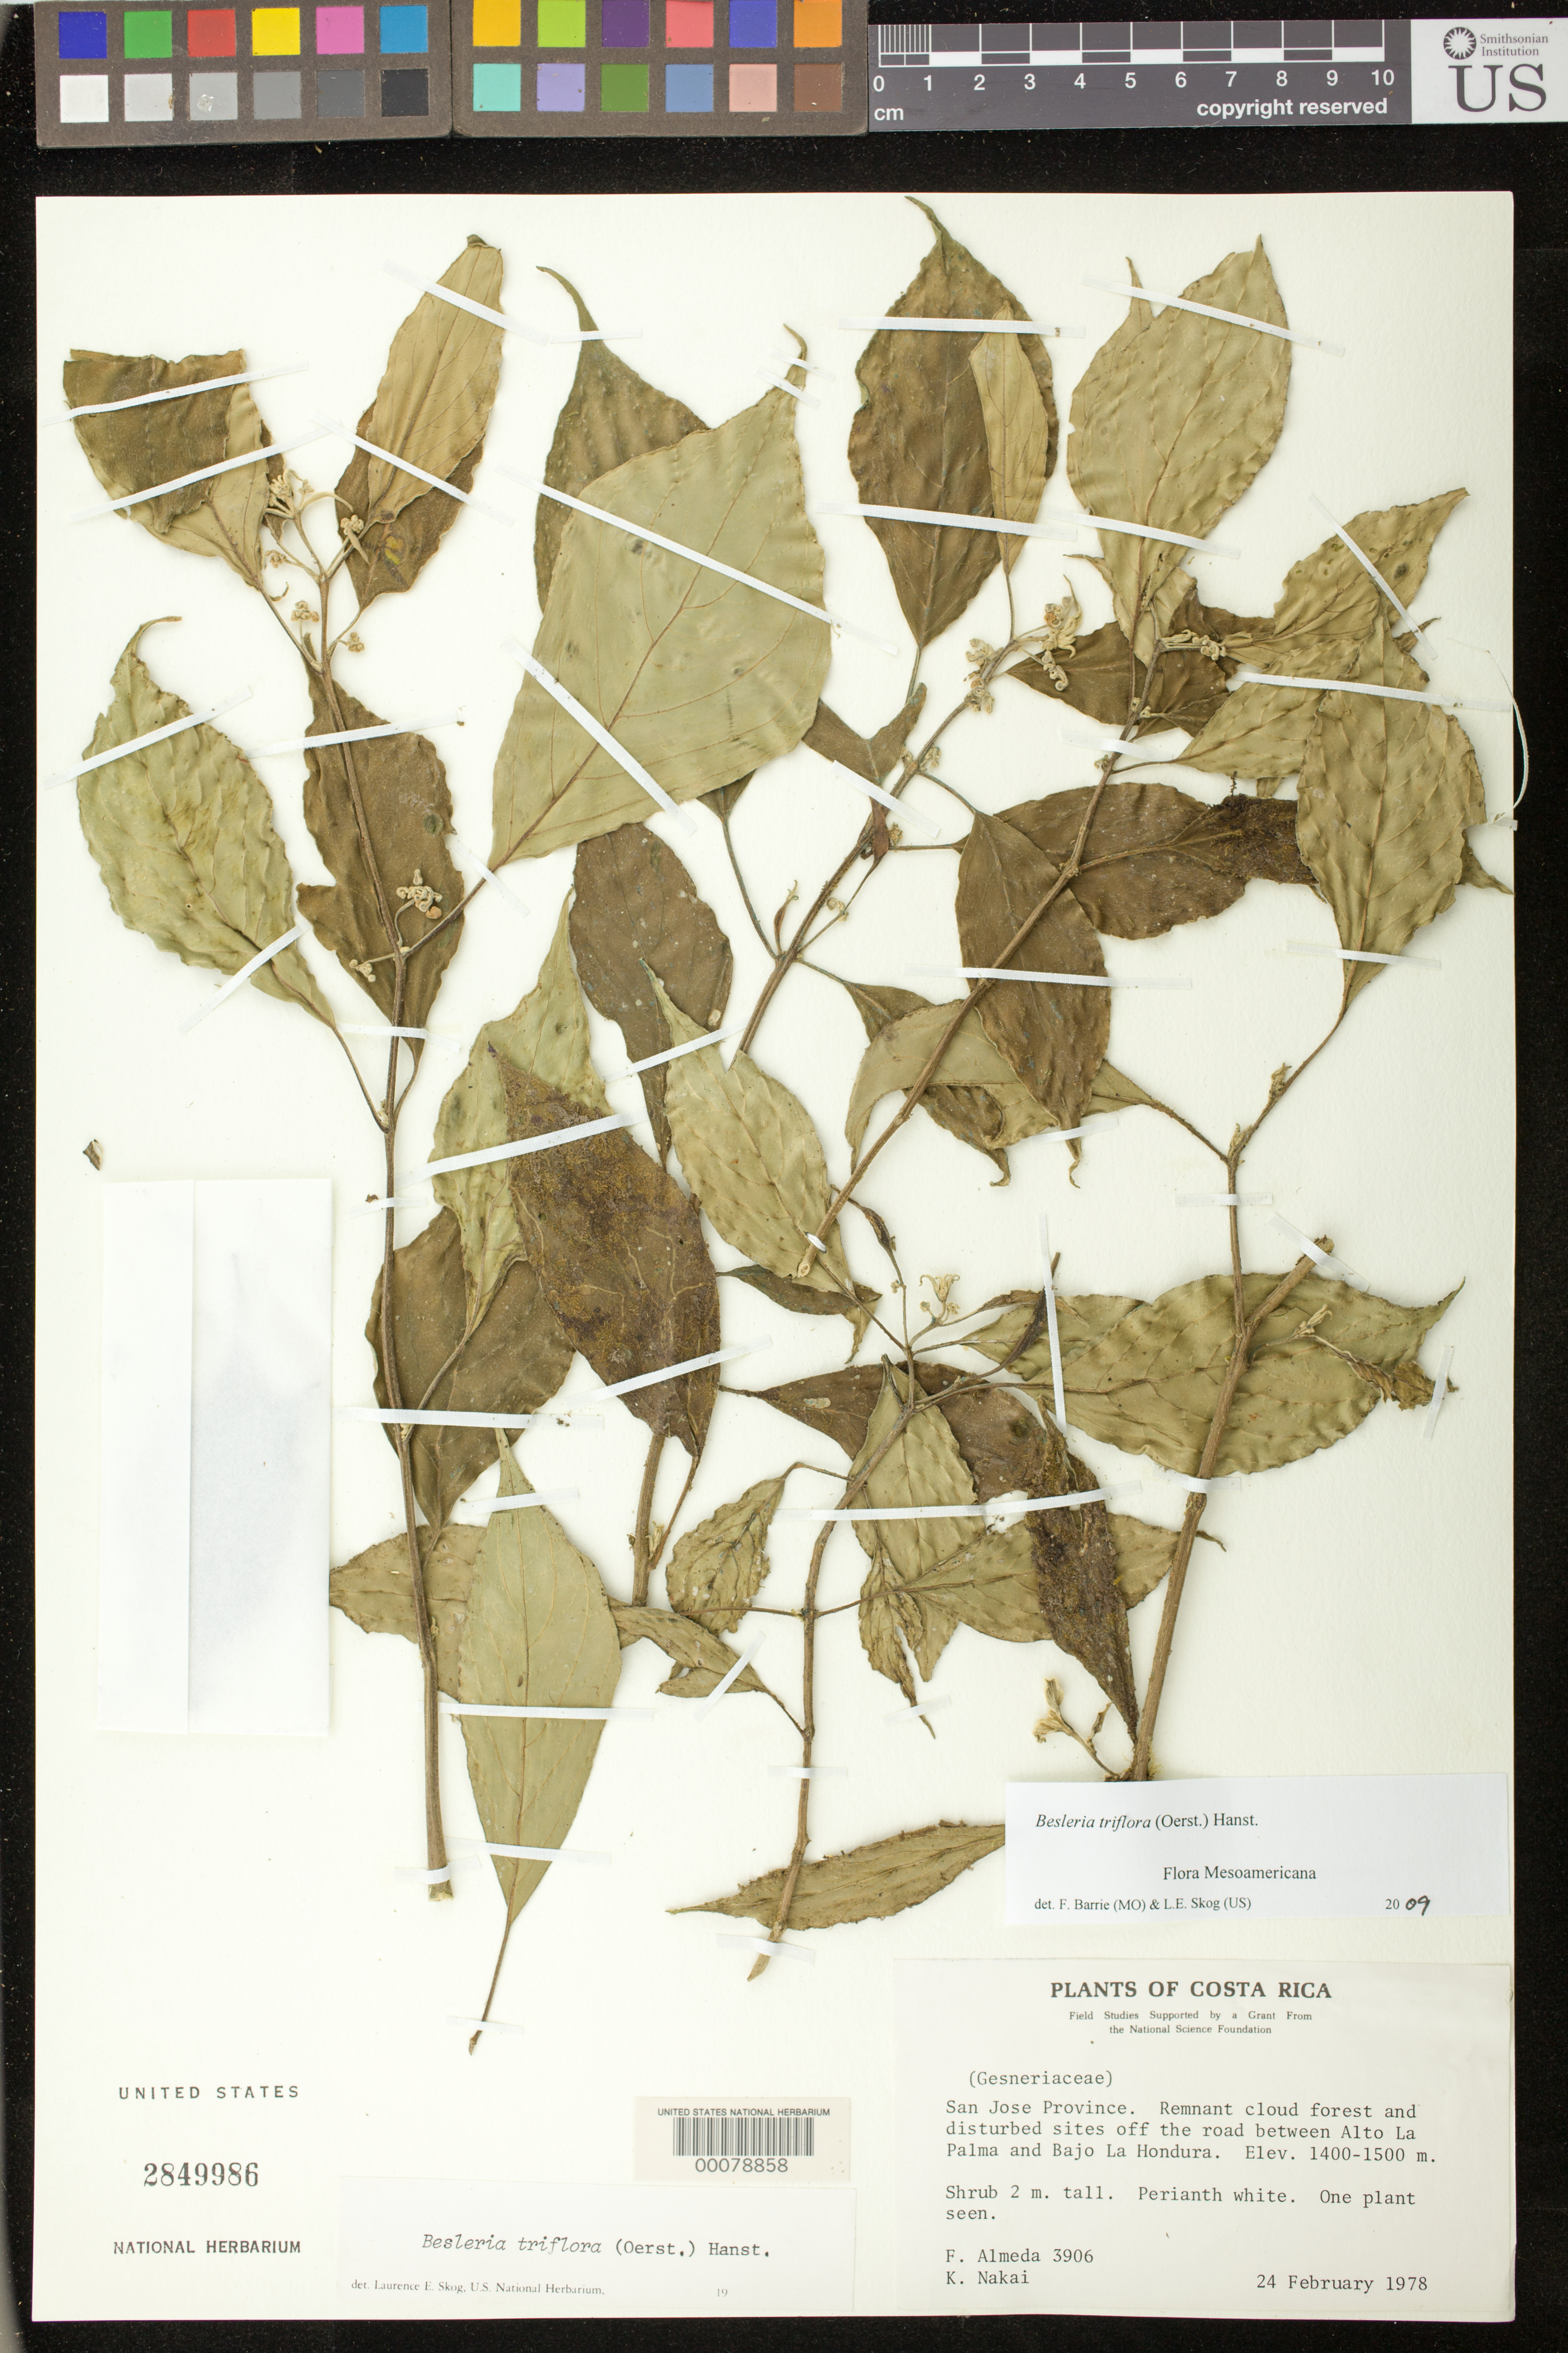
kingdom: Plantae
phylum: Tracheophyta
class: Magnoliopsida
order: Lamiales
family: Gesneriaceae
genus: Besleria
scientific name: Besleria triflora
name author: (Oerst.) Hanst.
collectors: F. Almeda & K. M. Nakai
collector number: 3906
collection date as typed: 24 Feb 1978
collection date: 1978-02-24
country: Costa Rica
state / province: San José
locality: Between Alto la Palma and Bajo la Hondura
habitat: Remnant cloud forest and disturbed sites off the road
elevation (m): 1400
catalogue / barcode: US 2849986